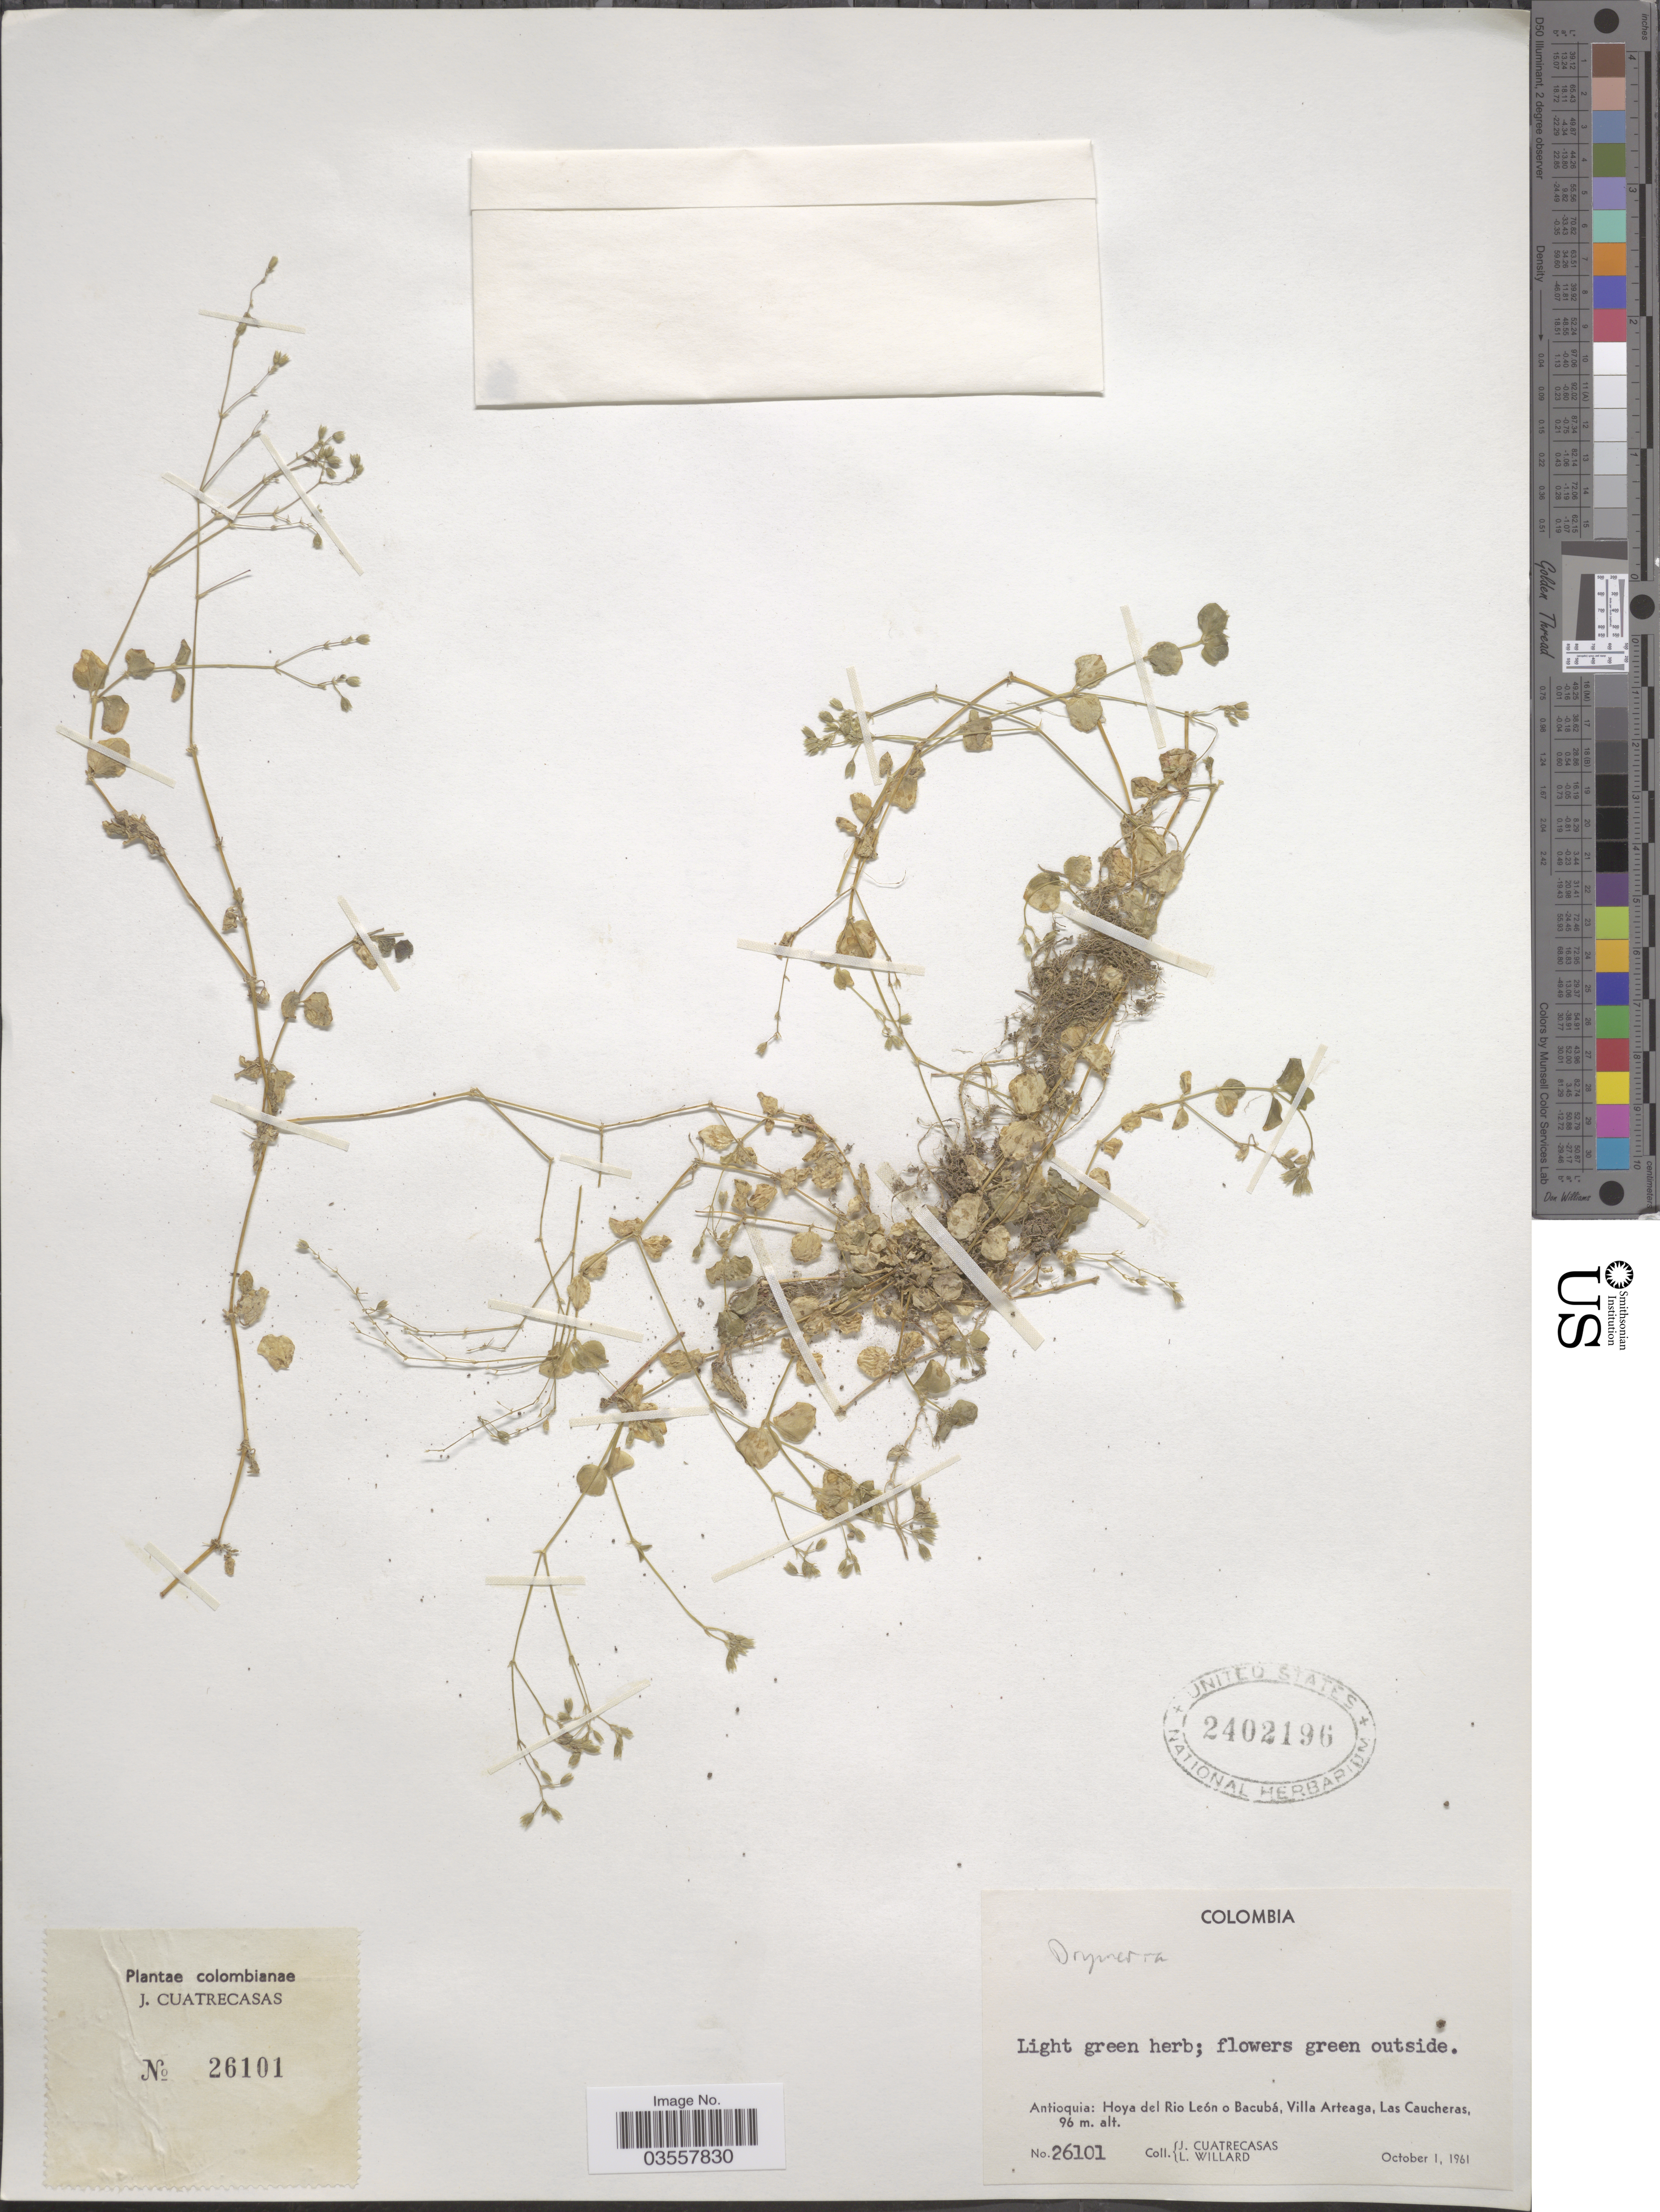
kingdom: Plantae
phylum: Tracheophyta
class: Magnoliopsida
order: Caryophyllales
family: Caryophyllaceae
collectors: J. Cuatrecasas & L. Willard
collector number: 26101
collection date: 1961-10-01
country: Colombia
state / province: Antioquia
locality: Hoya del Rio León o Bacubá, Villa Arteaga, Las Caucheras.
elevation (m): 96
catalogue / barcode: US 2402196